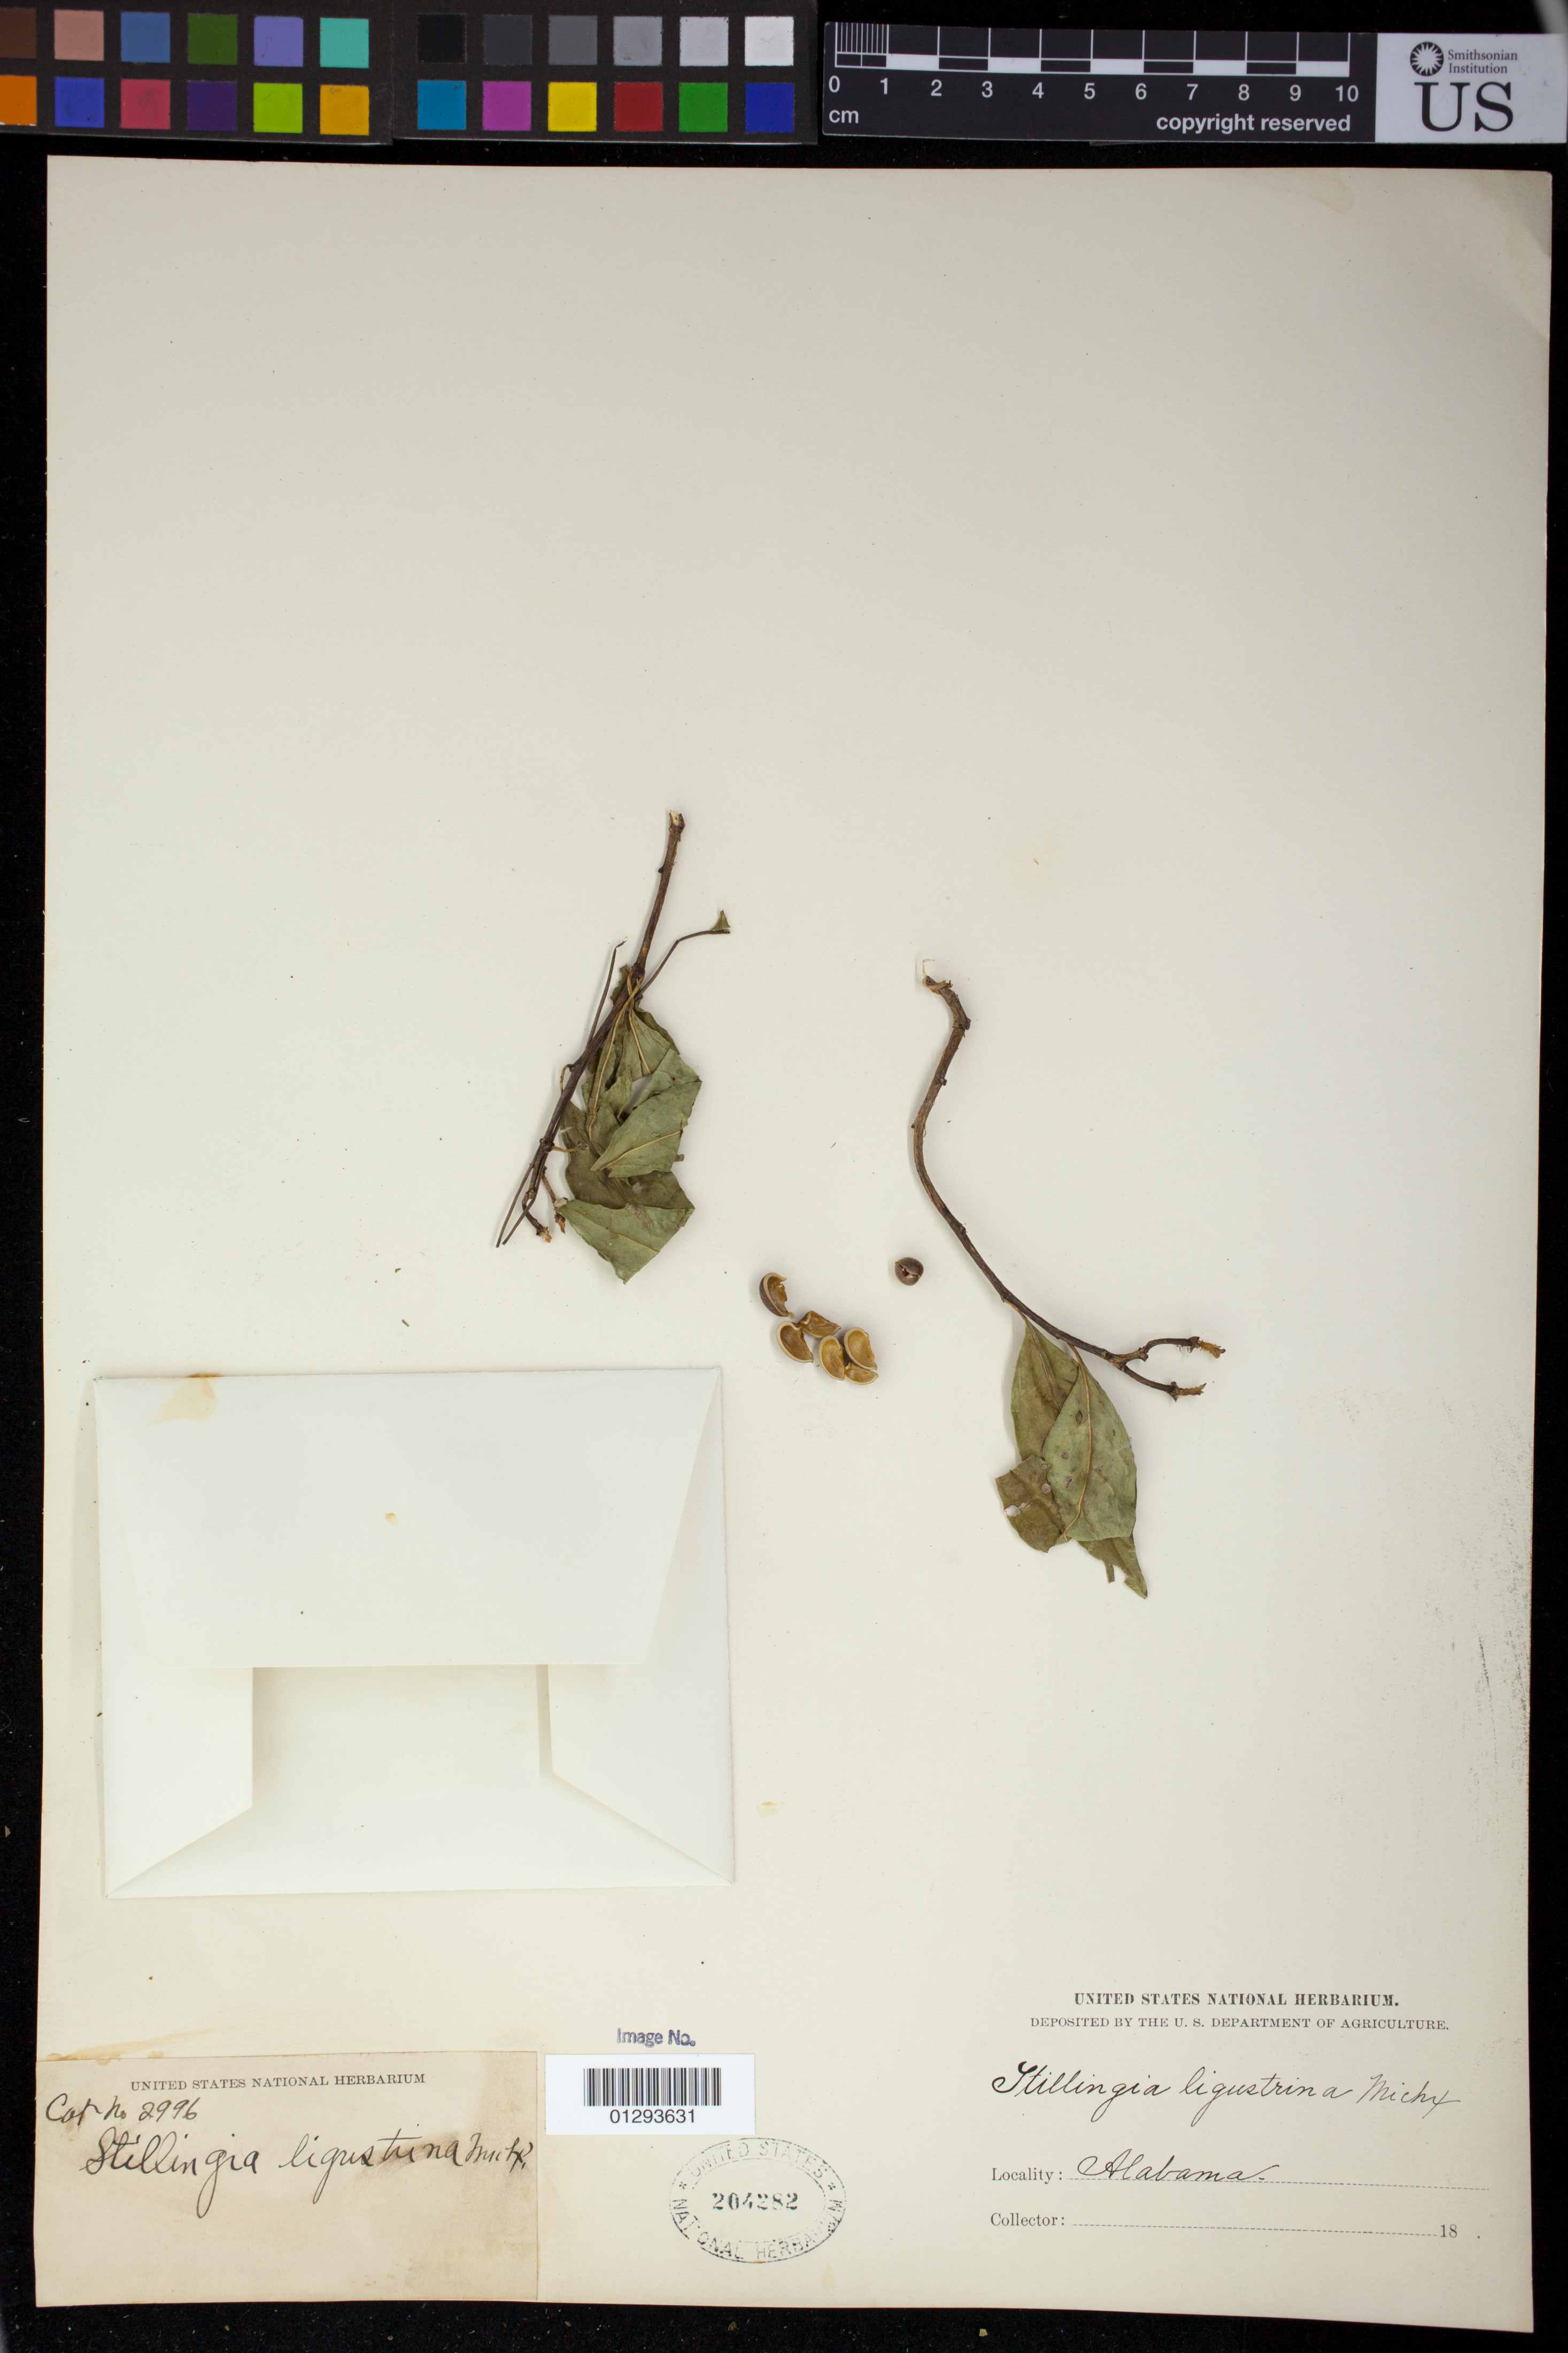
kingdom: Plantae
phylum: Tracheophyta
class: Magnoliopsida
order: Malpighiales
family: Euphorbiaceae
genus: Sebastiania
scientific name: Sebastiania fruticosa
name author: (Bartram) Fernald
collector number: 2996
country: United States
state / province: Alabama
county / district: Lee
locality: Auburn.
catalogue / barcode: US 204282